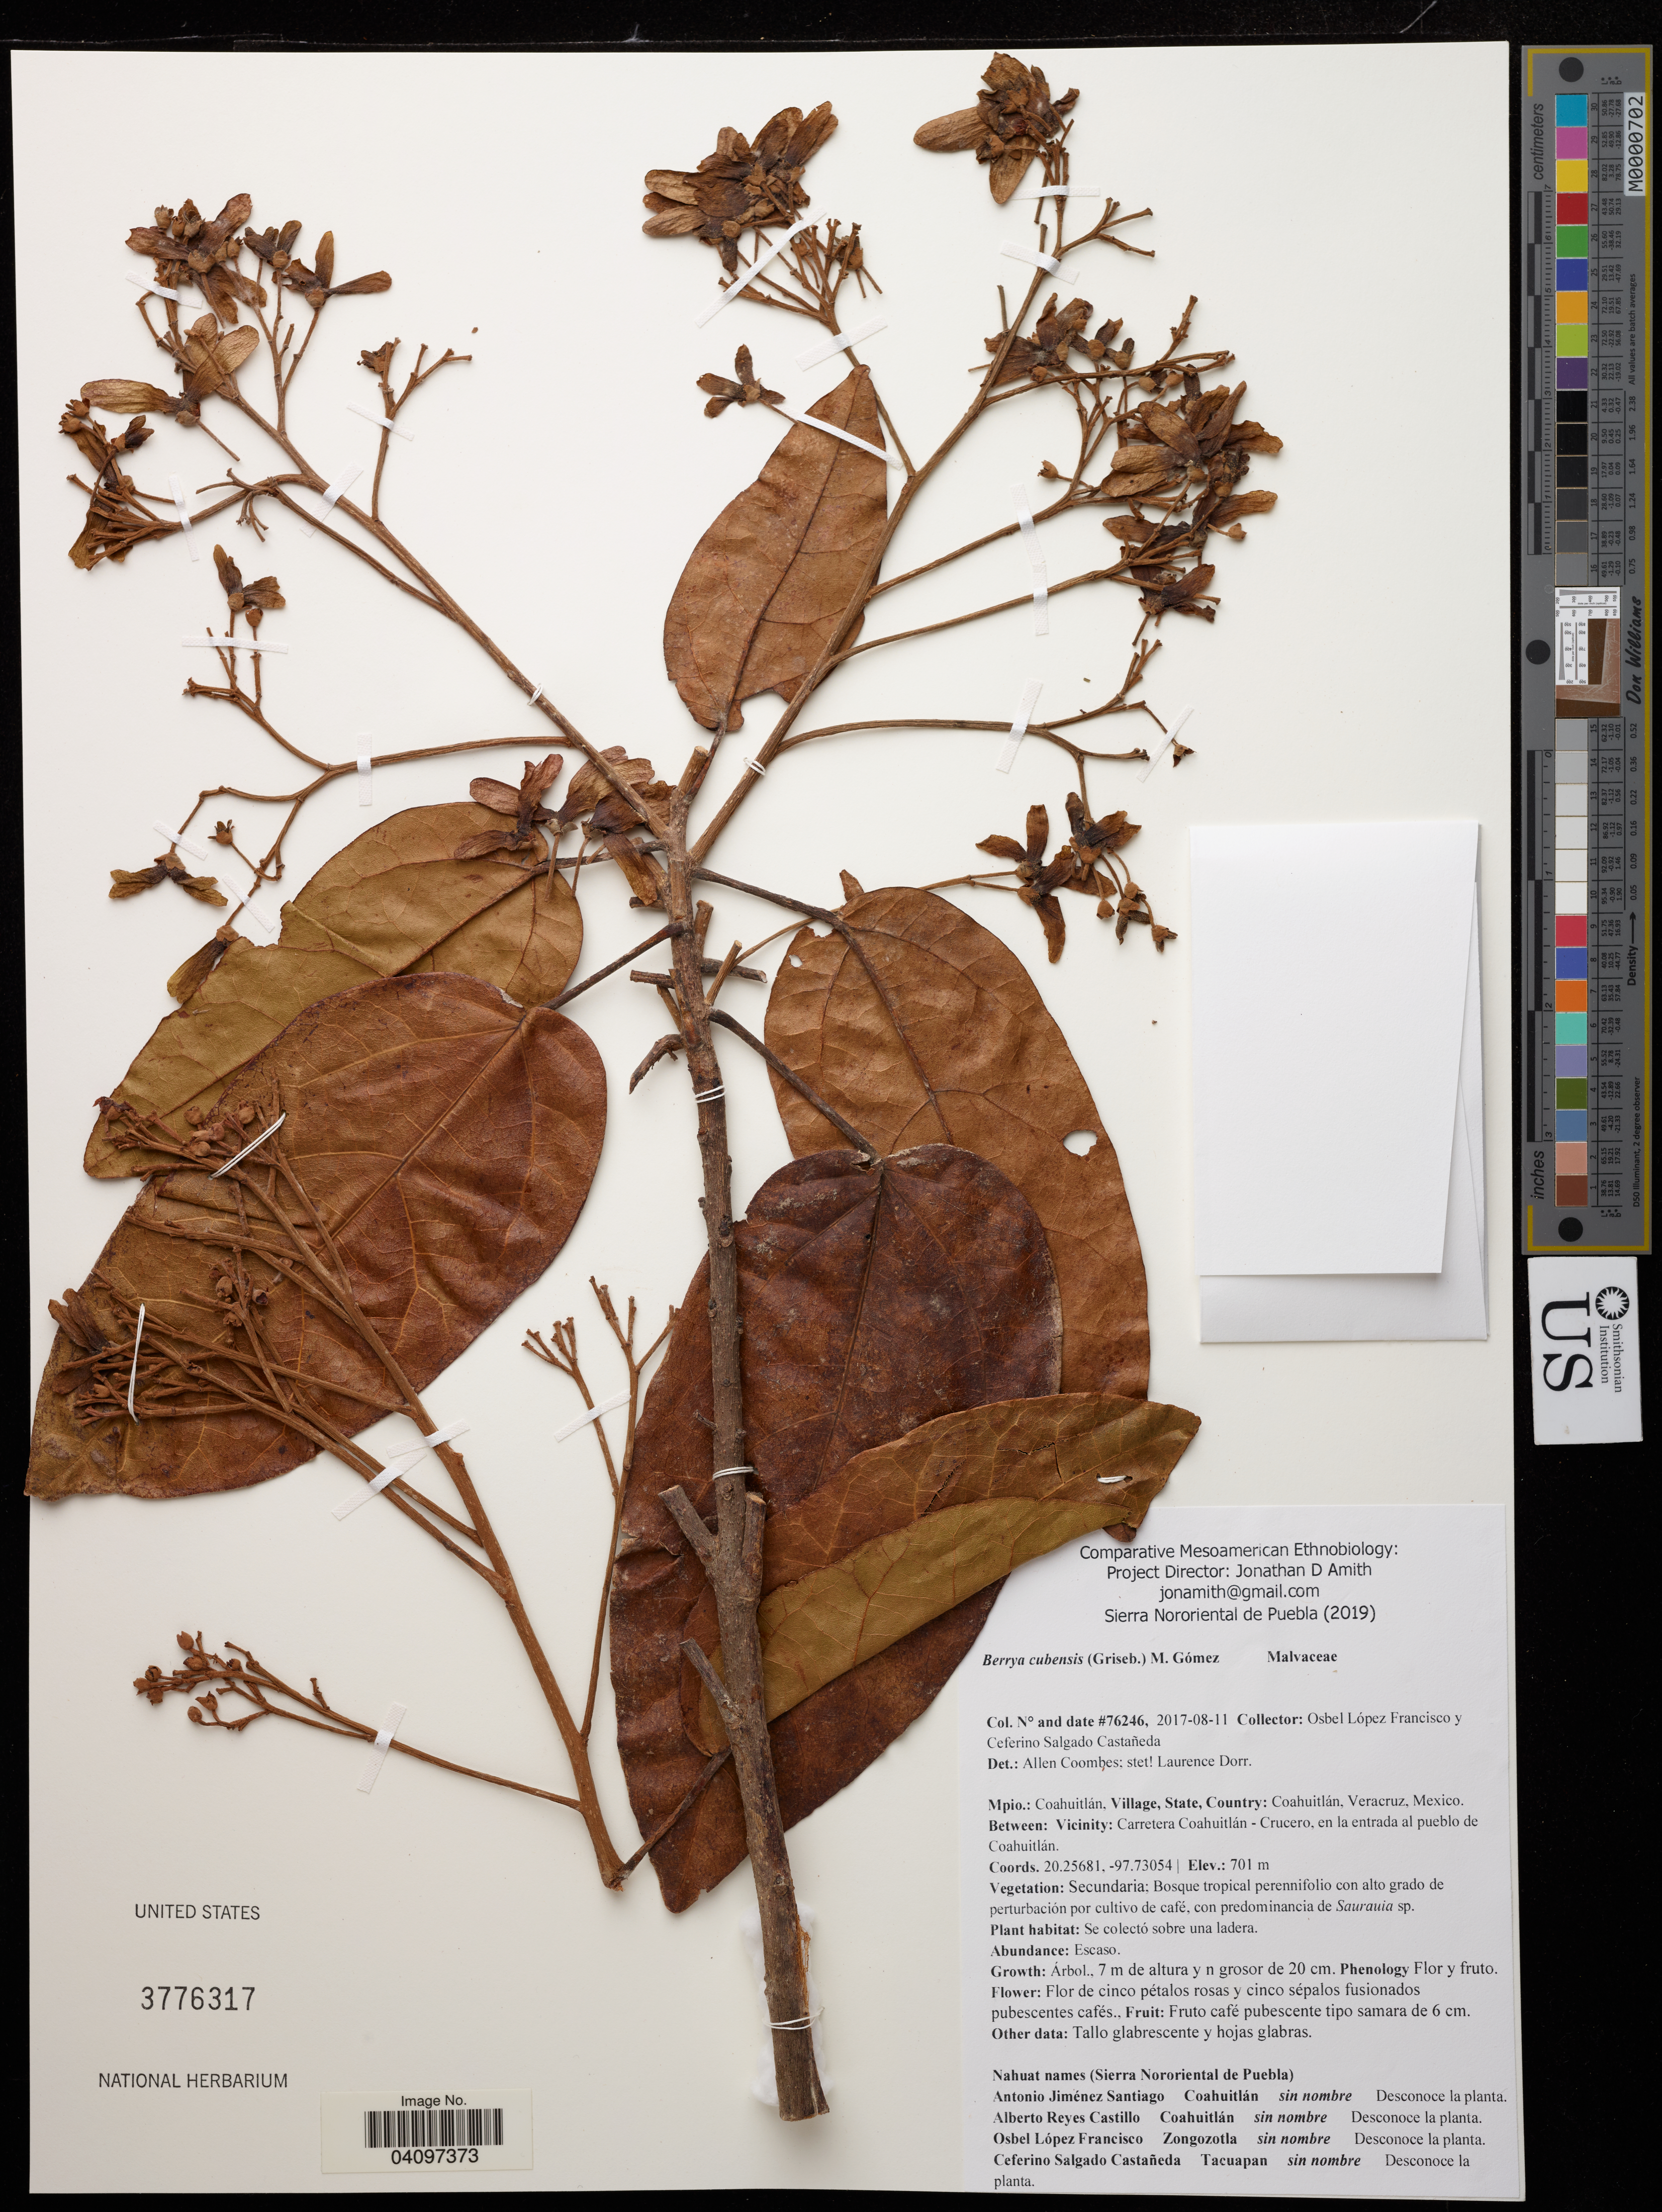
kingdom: Plantae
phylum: Tracheophyta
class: Magnoliopsida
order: Malvales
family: Malvaceae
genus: Berrya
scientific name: Berrya cubensis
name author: (Griseb.) M. Gómez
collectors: O. Lopez Francisco & C. Castañeda S.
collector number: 76246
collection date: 2017-11-08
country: Mexico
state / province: Veracruz Llave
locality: Mpio.: Coahuitlán, Village, State, Country: Coahuitlán, Between: Vicinity: Carretera Coahuitlán - Crucero, en la entrada al pueblo de Coahuitlán.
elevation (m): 701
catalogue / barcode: US 3776317